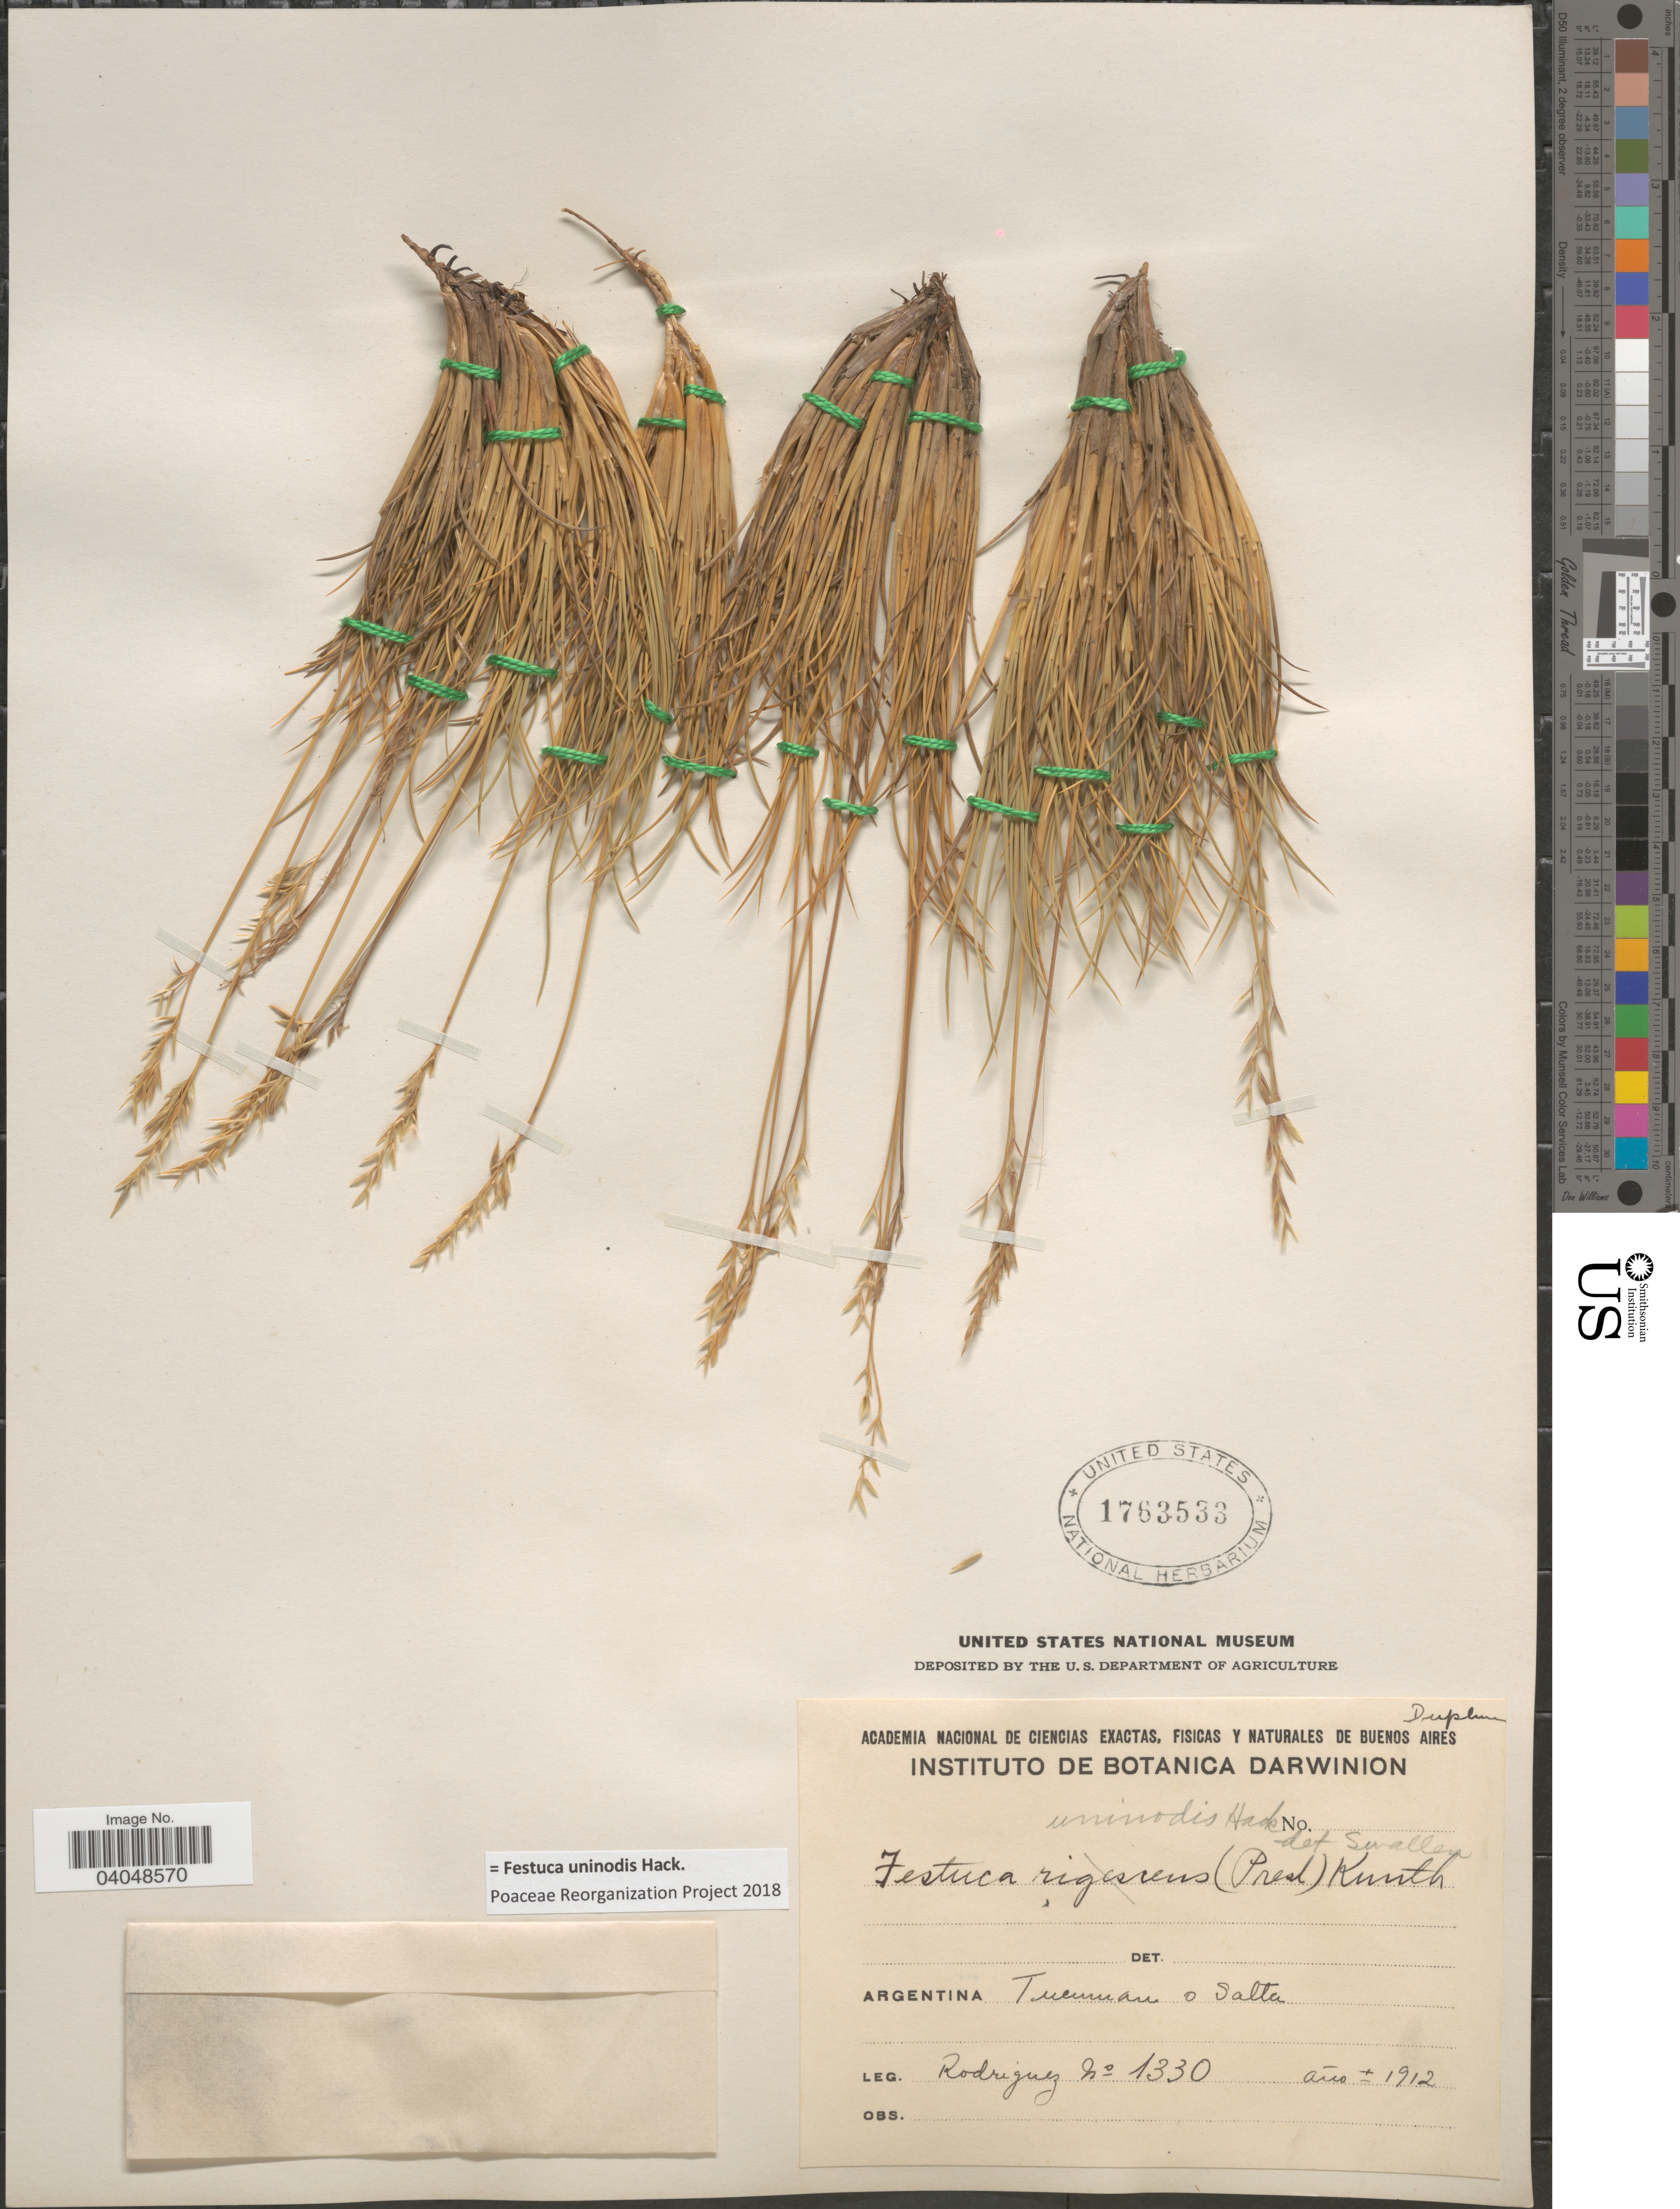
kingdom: Plantae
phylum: Tracheophyta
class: Liliopsida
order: Poales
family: Poaceae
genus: Festuca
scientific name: Festuca uninodis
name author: Hack.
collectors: Rodriguez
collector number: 1330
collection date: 1912-08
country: Argentina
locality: Tucuman o Salta.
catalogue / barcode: US 1763533